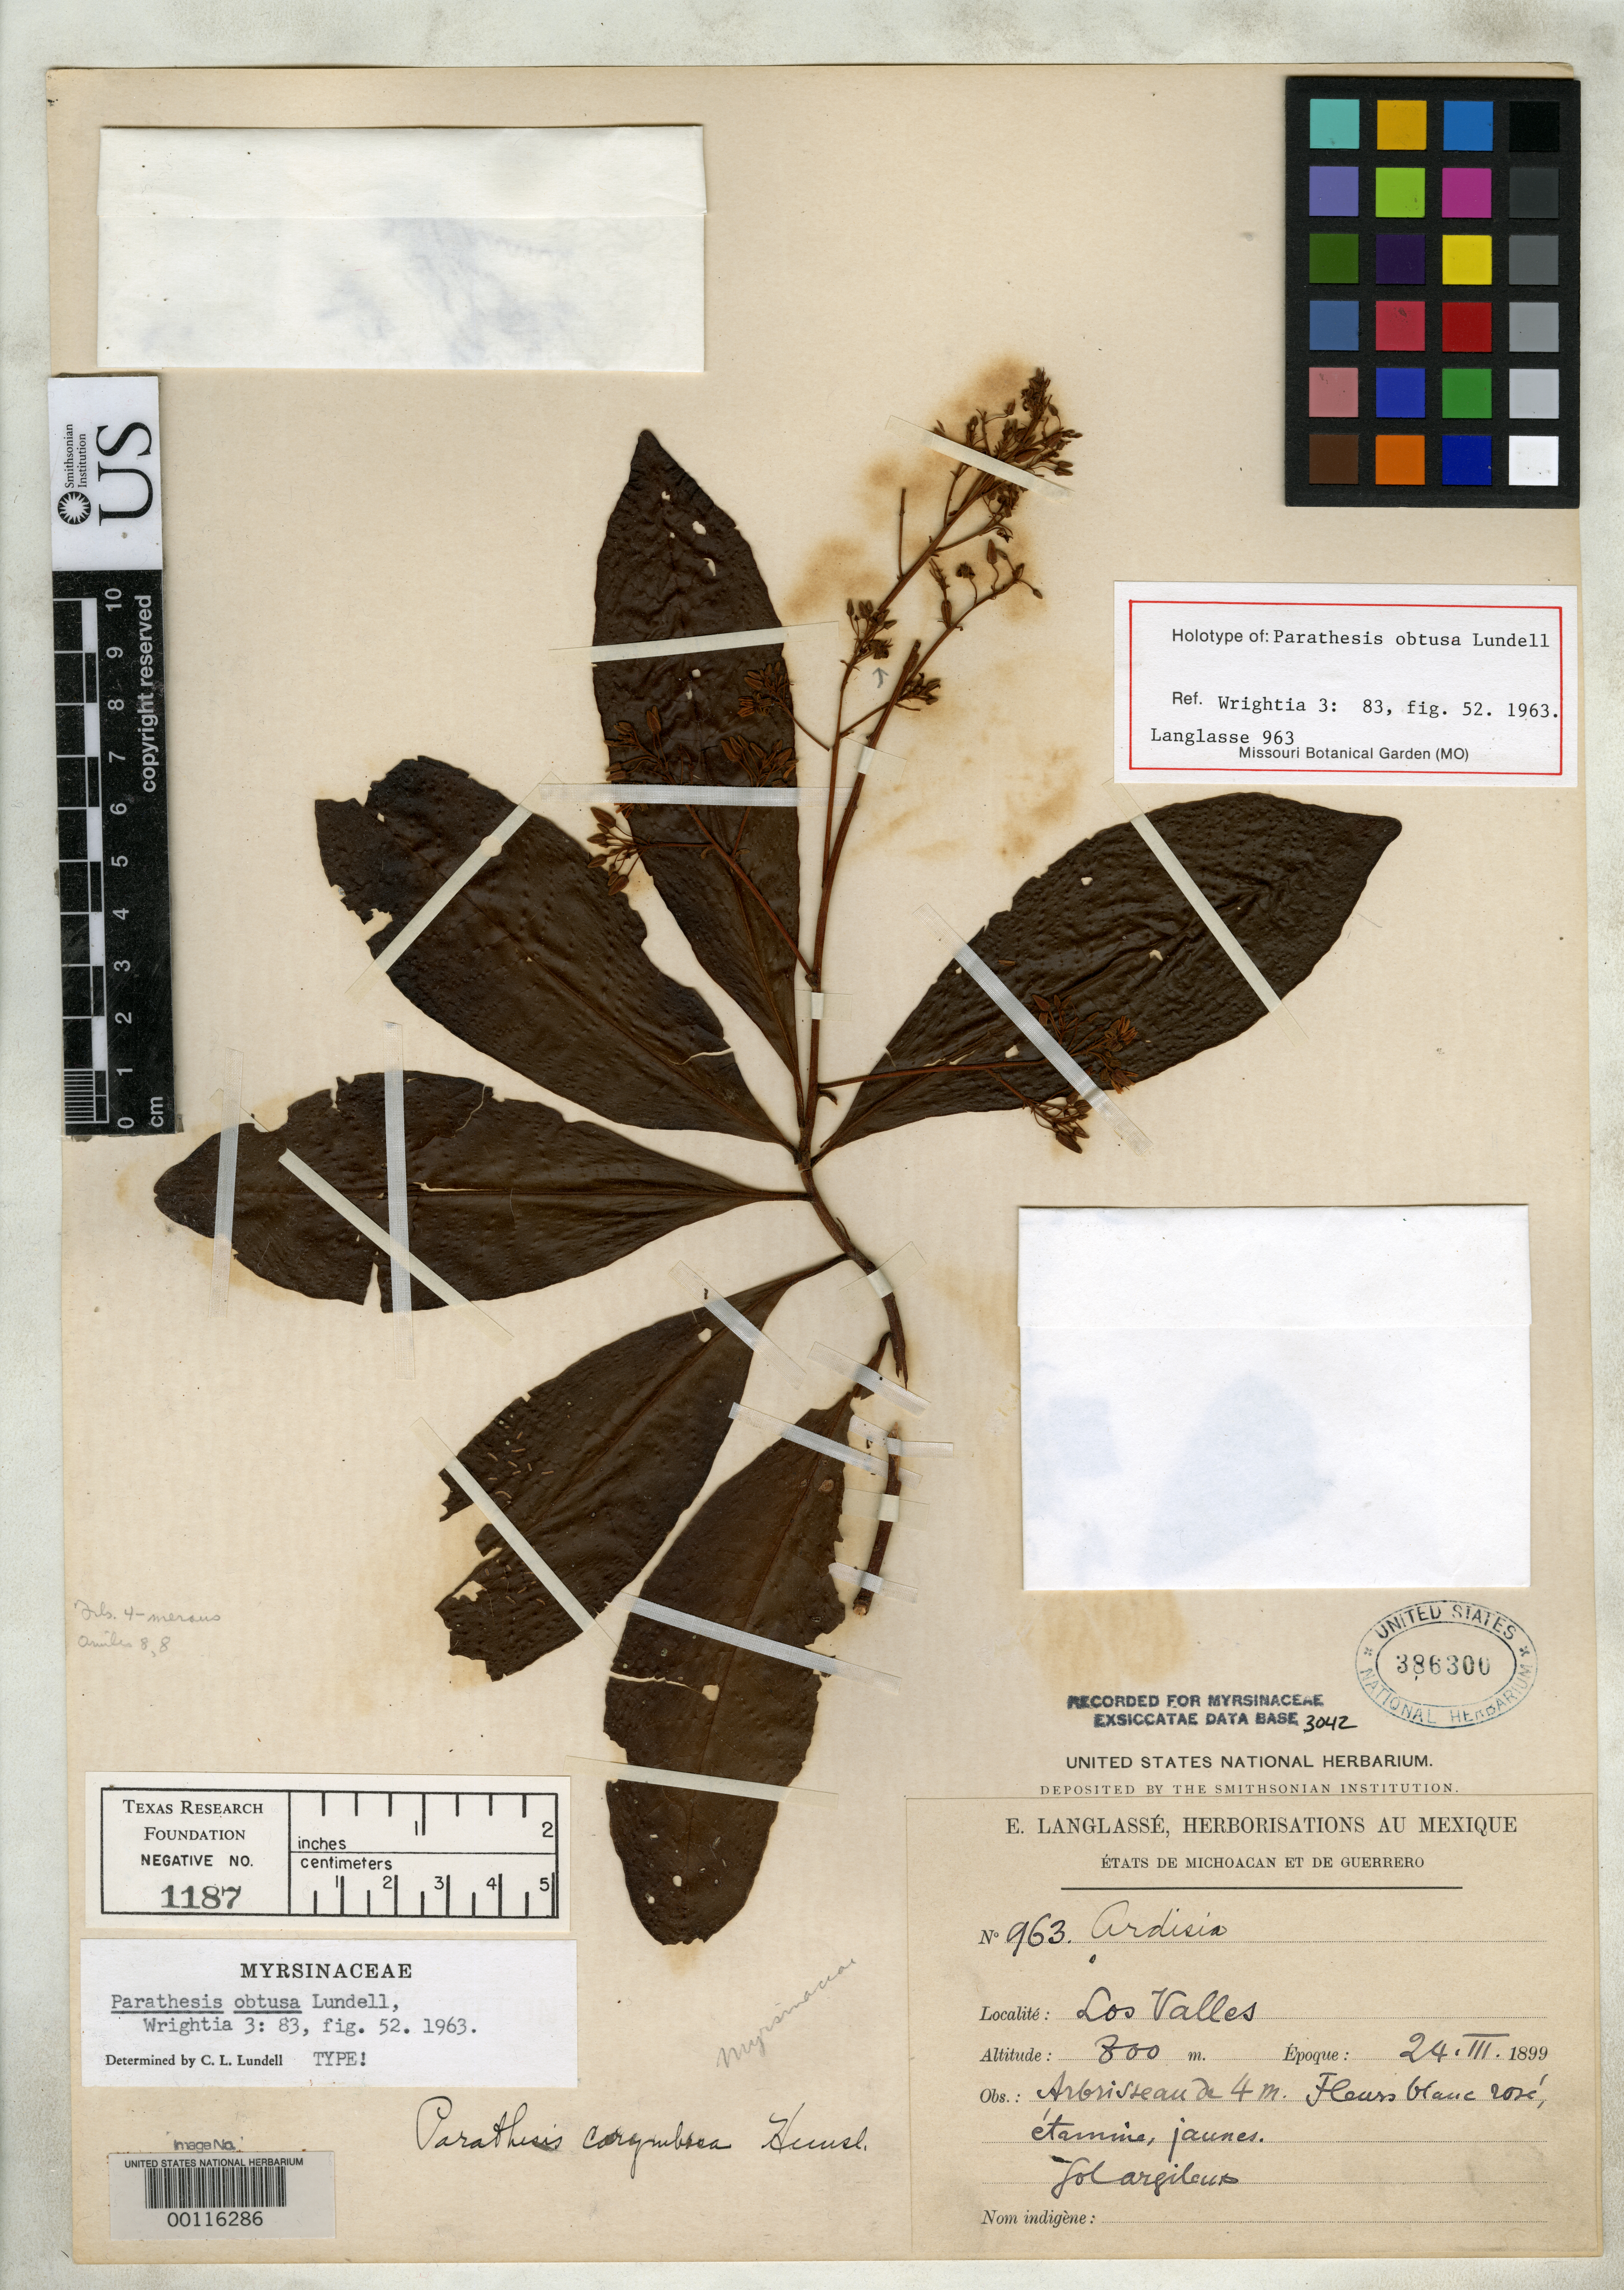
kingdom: Plantae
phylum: Tracheophyta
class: Magnoliopsida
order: Ericales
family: Primulaceae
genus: Parathesis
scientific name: Parathesis obtusa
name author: Lundell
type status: Holotype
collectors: E. Langlassé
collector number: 963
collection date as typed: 24 Mar 1899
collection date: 1899-03-24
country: Mexico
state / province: Guerrero / Michoacán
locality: Los Valles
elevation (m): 800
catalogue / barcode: US 386300